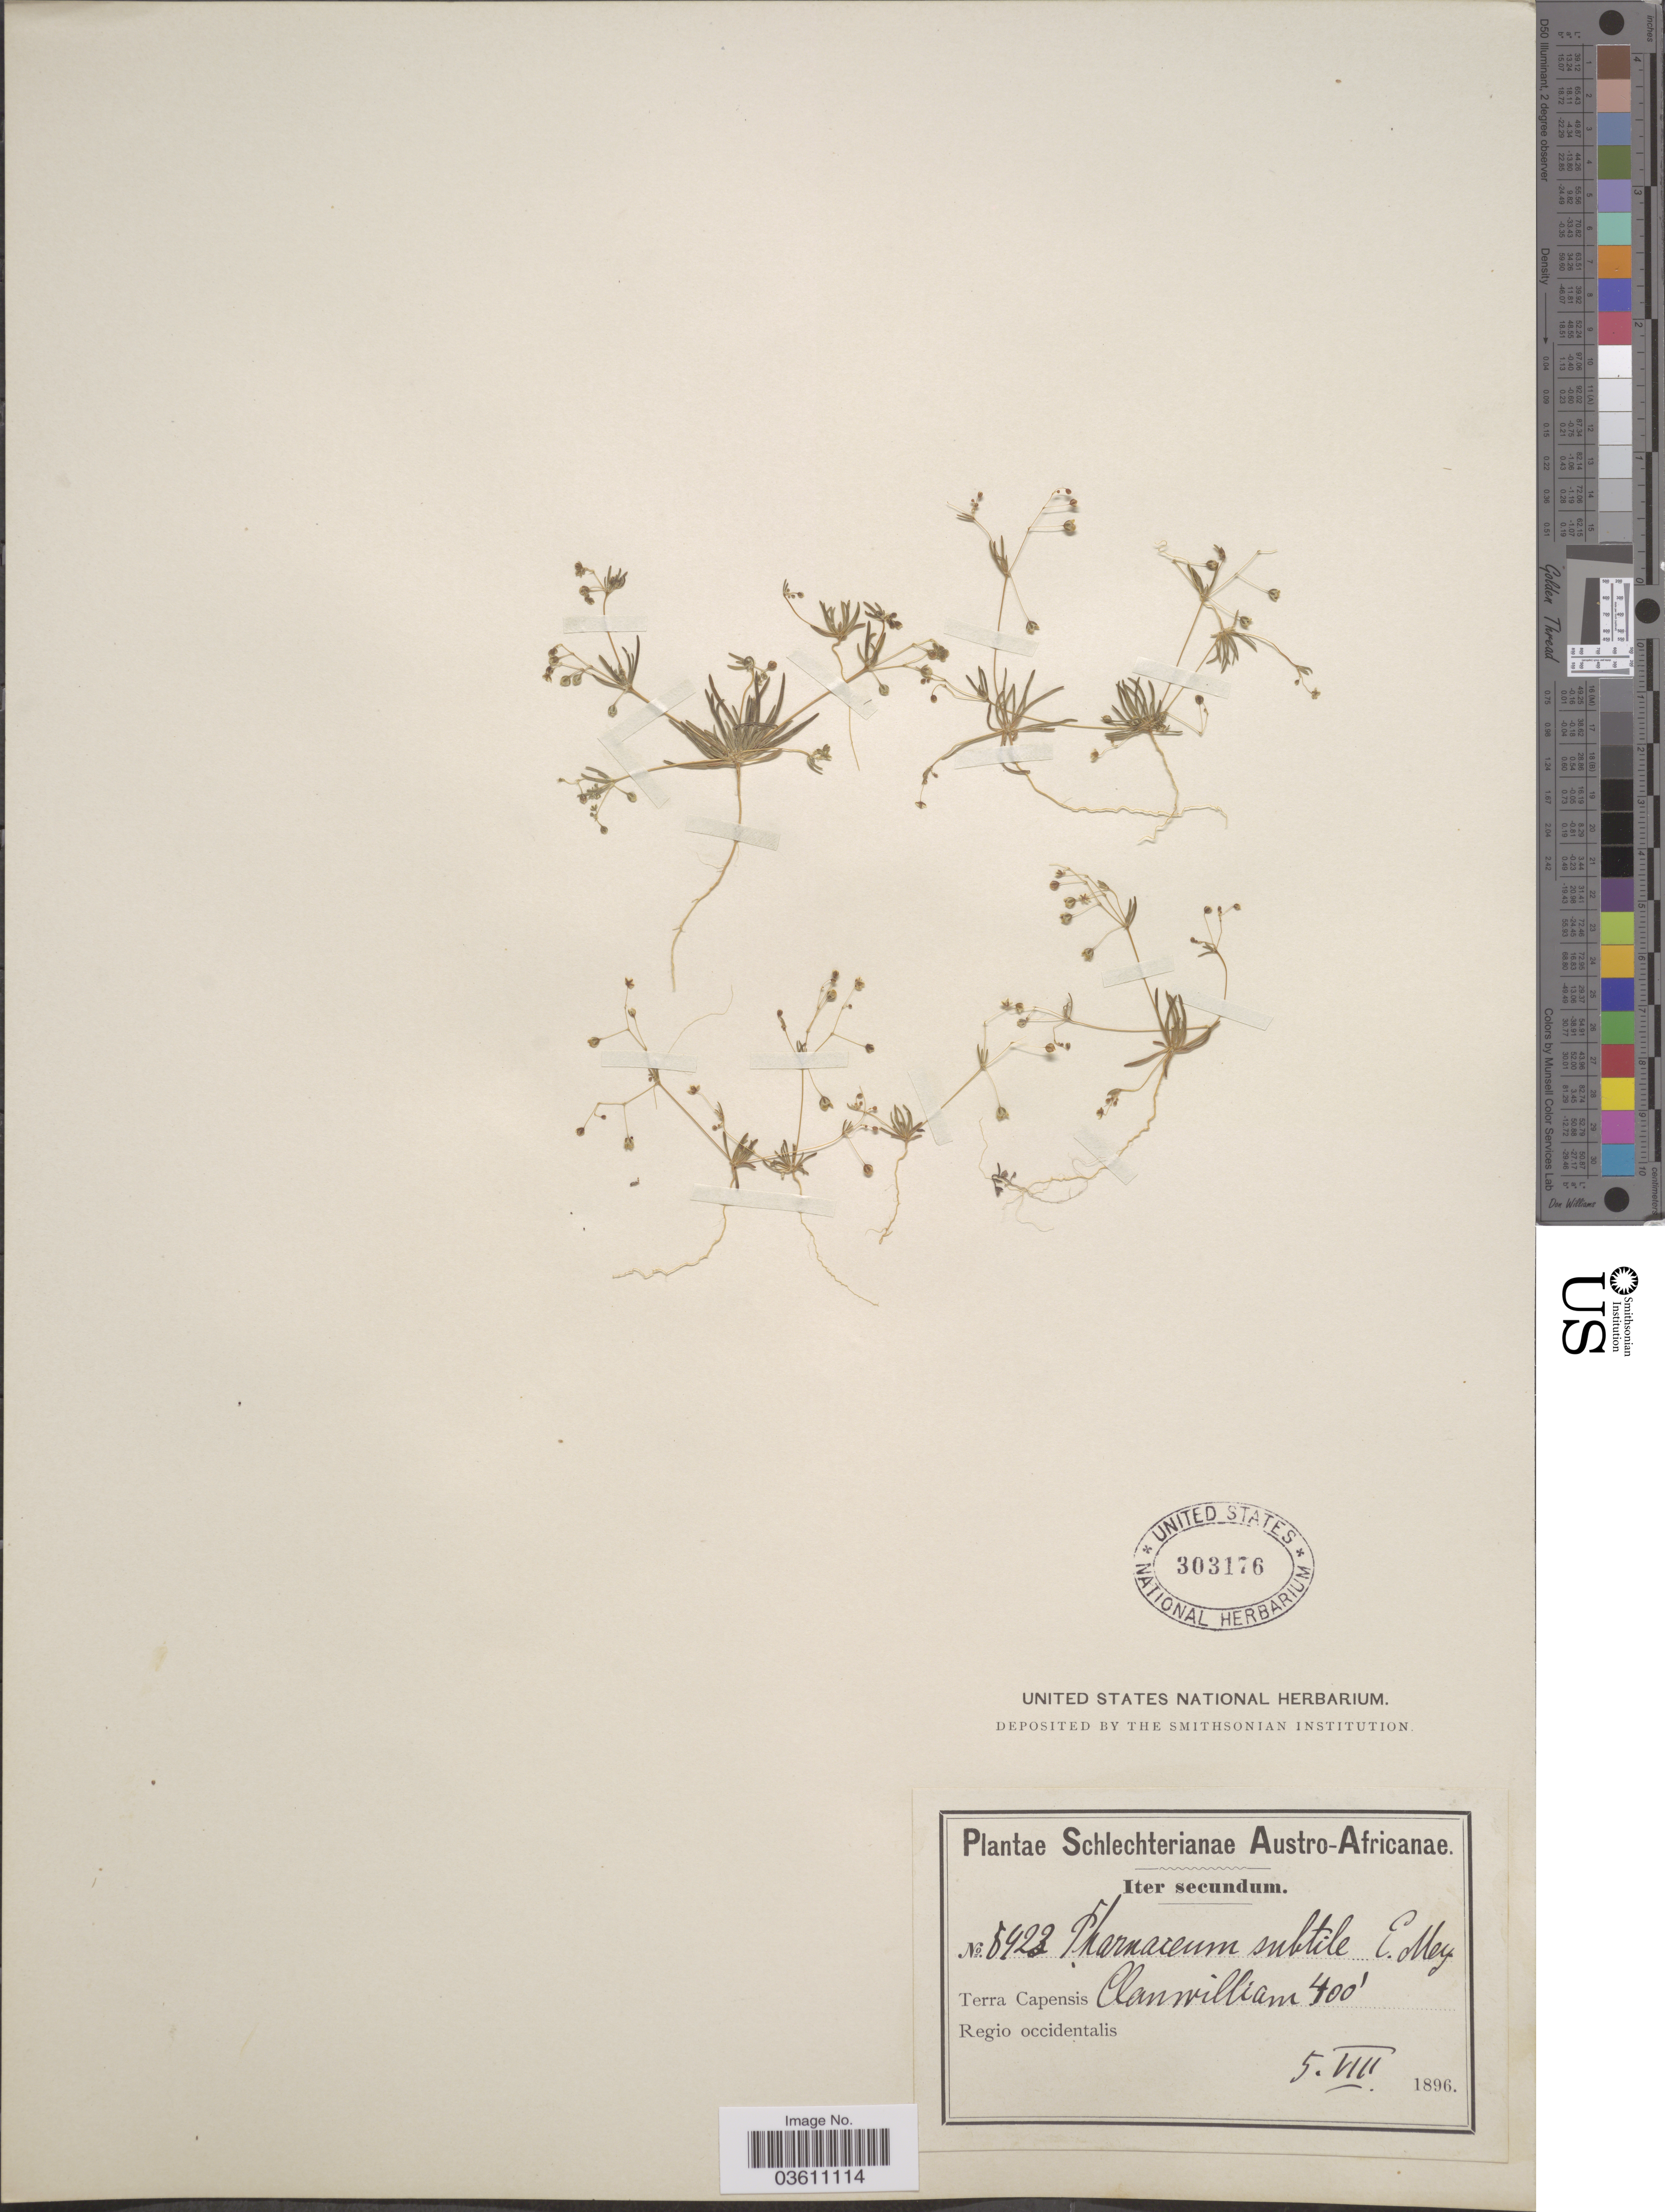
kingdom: Plantae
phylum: Tracheophyta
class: Magnoliopsida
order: Caryophyllales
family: Molluginaceae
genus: Pharnaceum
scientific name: Pharnaceum subtile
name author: E. Mey. ex Fenzl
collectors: Schlechter, --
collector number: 8923*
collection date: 1896-08-05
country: South Africa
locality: Austro-Africanae. Terra Capensis Clanwilliam. Regio occidentalis.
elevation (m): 122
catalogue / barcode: US 303176